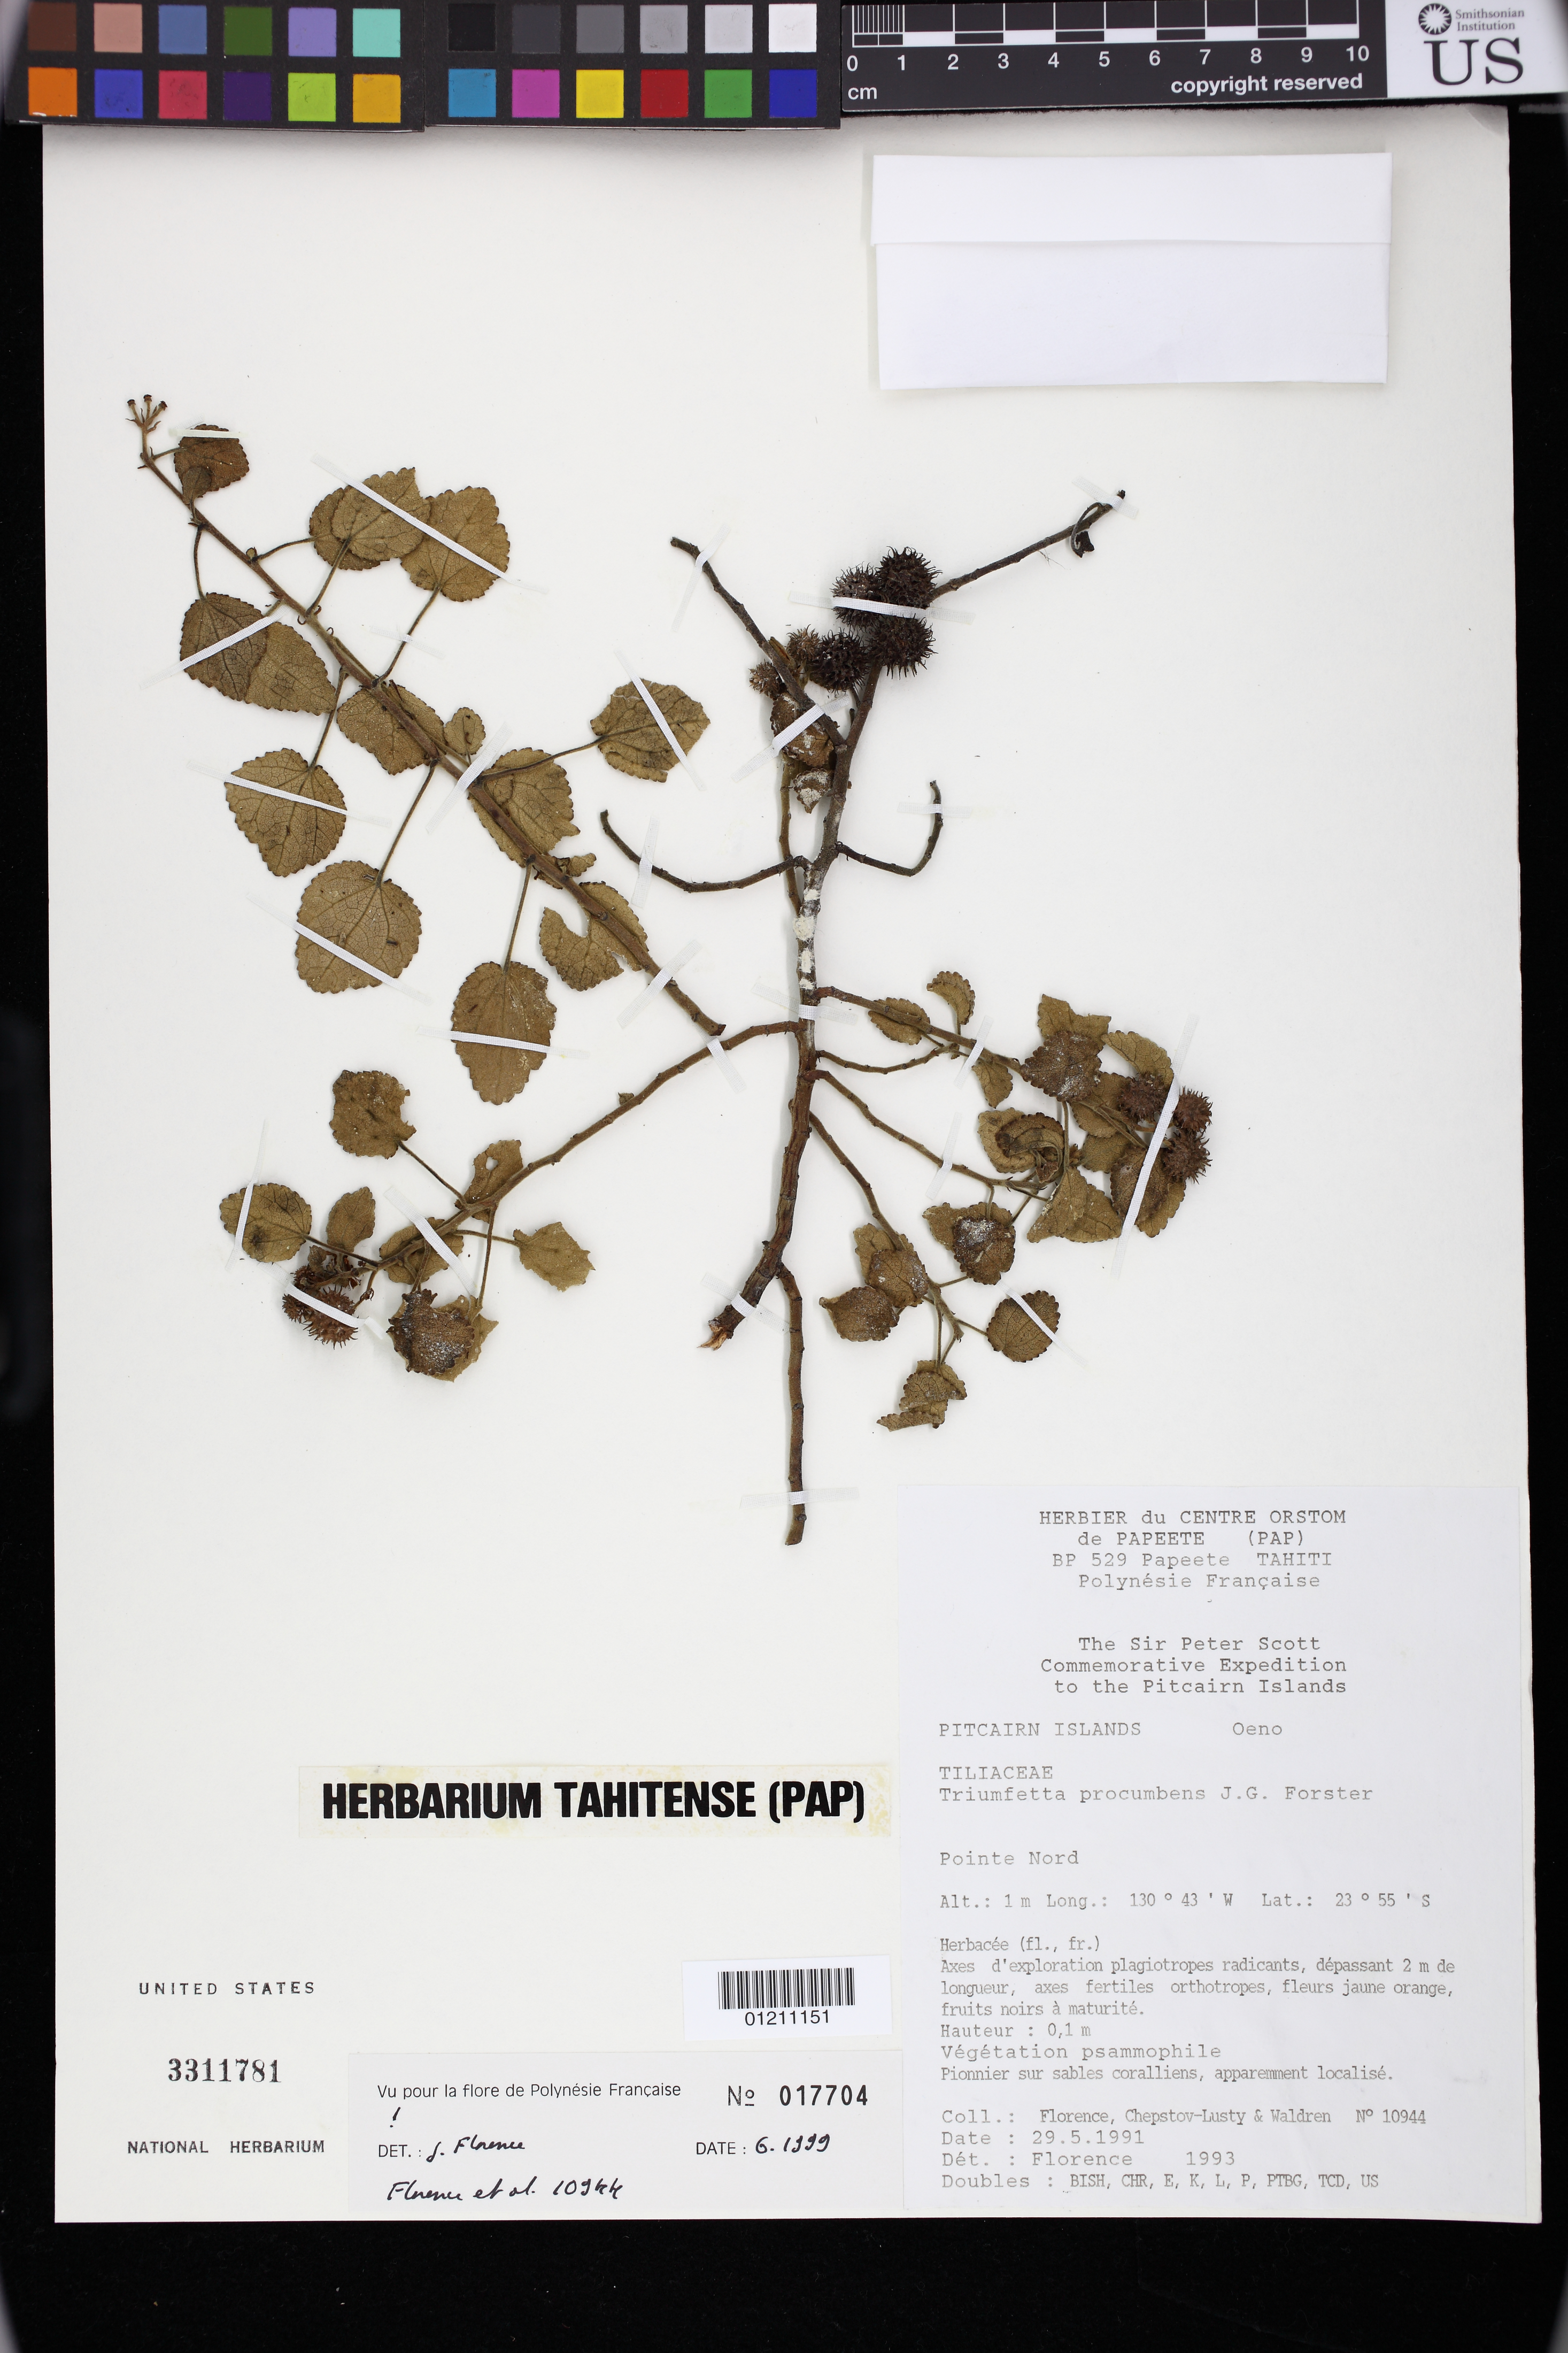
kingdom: Plantae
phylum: Tracheophyta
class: Magnoliopsida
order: Malvales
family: Malvaceae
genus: Triumfetta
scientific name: Triumfetta procumbens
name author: G. Forst.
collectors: J. Florence, A. Chepstow-Lusty & S. Waldren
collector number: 10944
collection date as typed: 29 May 1991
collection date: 1991-05-29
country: Pitcairn Islands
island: Oeno Atoll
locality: Pitcairn Islands, Oeno, Pointe Nord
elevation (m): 1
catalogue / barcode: US 3311781